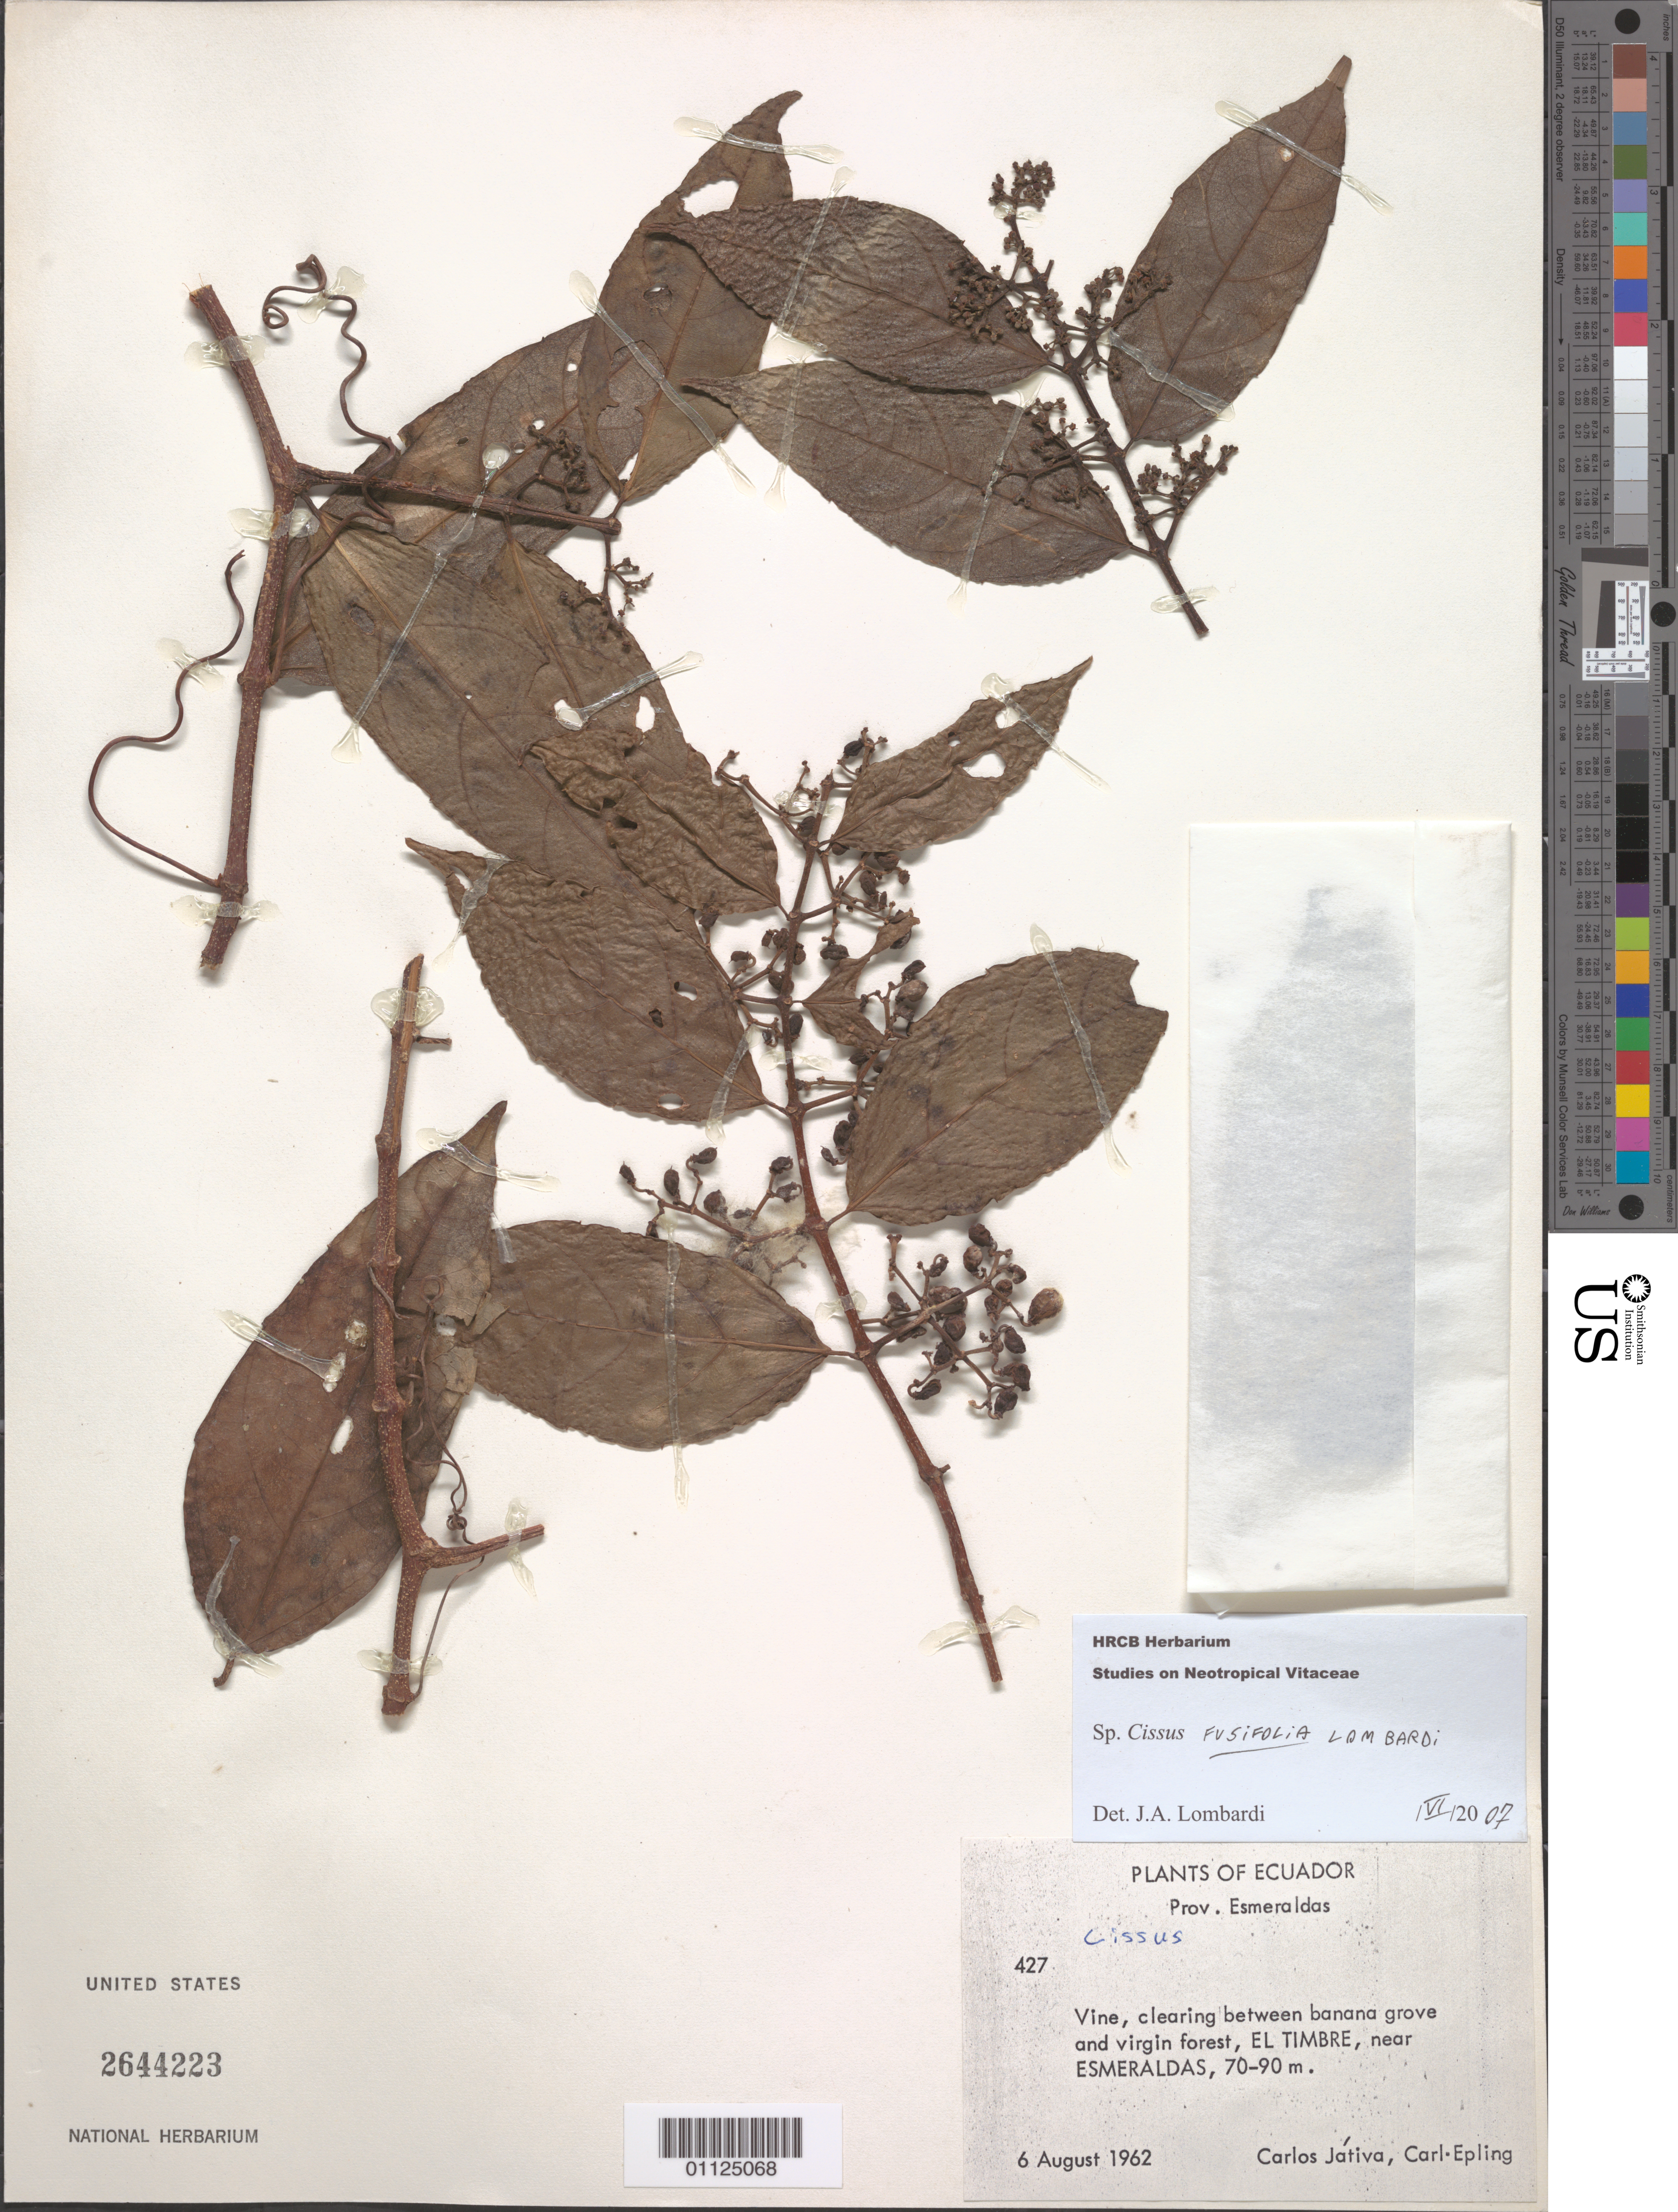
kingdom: Plantae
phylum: Tracheophyta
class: Magnoliopsida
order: Vitales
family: Vitaceae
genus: Cissus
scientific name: Cissus fusifolia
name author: Lombardi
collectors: C. D. Játiva & C. C. Epling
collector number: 427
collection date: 1962-08-06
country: Ecuador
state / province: Esmeraldas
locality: El Timbre, near Esmeraldas.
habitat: Vine, clearing between banana grove and virgin forest.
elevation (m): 70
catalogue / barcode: US 2644223